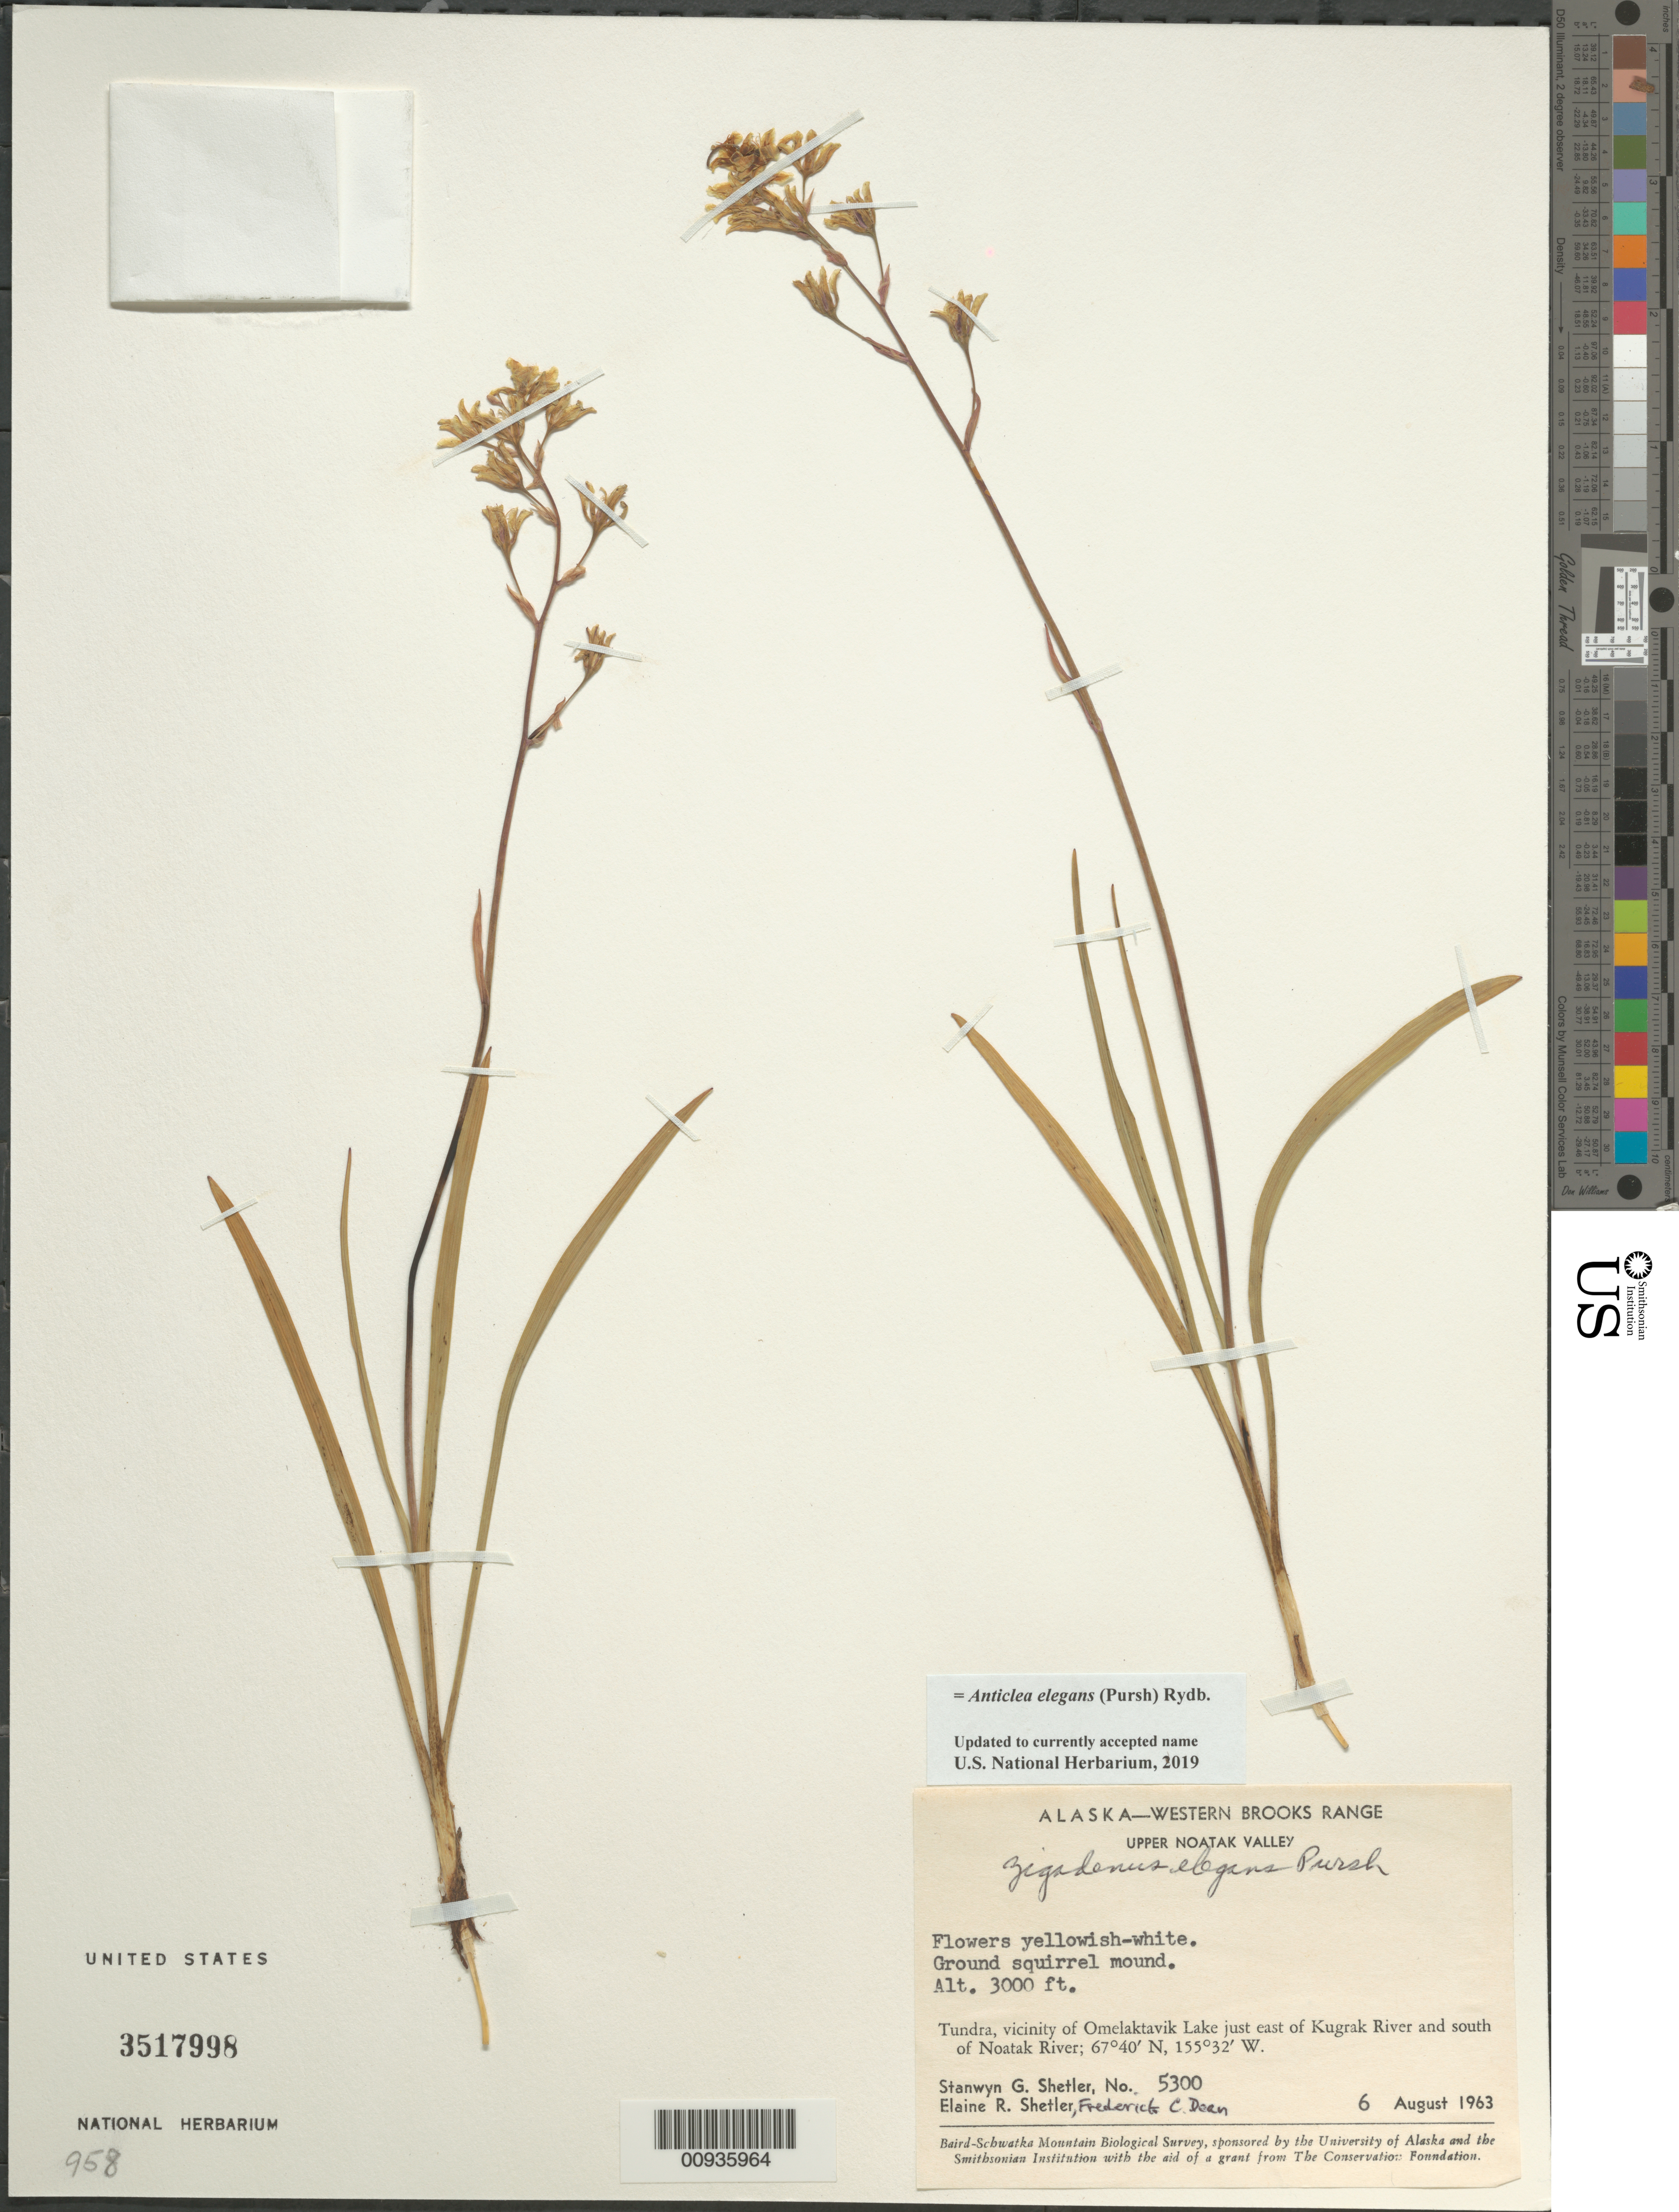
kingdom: Plantae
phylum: Tracheophyta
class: Liliopsida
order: Liliales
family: Melanthiaceae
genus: Anticlea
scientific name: Anticlea elegans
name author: (Pursh) Rydb.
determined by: Strong, Mark T., (BOT), Smithsonian Institution - National Museum of Natural History (UNITED STATES)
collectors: S. Shetler, E. R. Shetler & F. C. Dean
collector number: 5300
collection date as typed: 06 Aug 1963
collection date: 1963-08-06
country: United States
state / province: Alaska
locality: Vicinity of Omelaktavik Lake just east of Kugrak River and south of Noatak River. Western Brooks Range, Upper Noatak Valley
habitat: Tundra. Ground squirrel mound.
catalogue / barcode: US 3517998-2